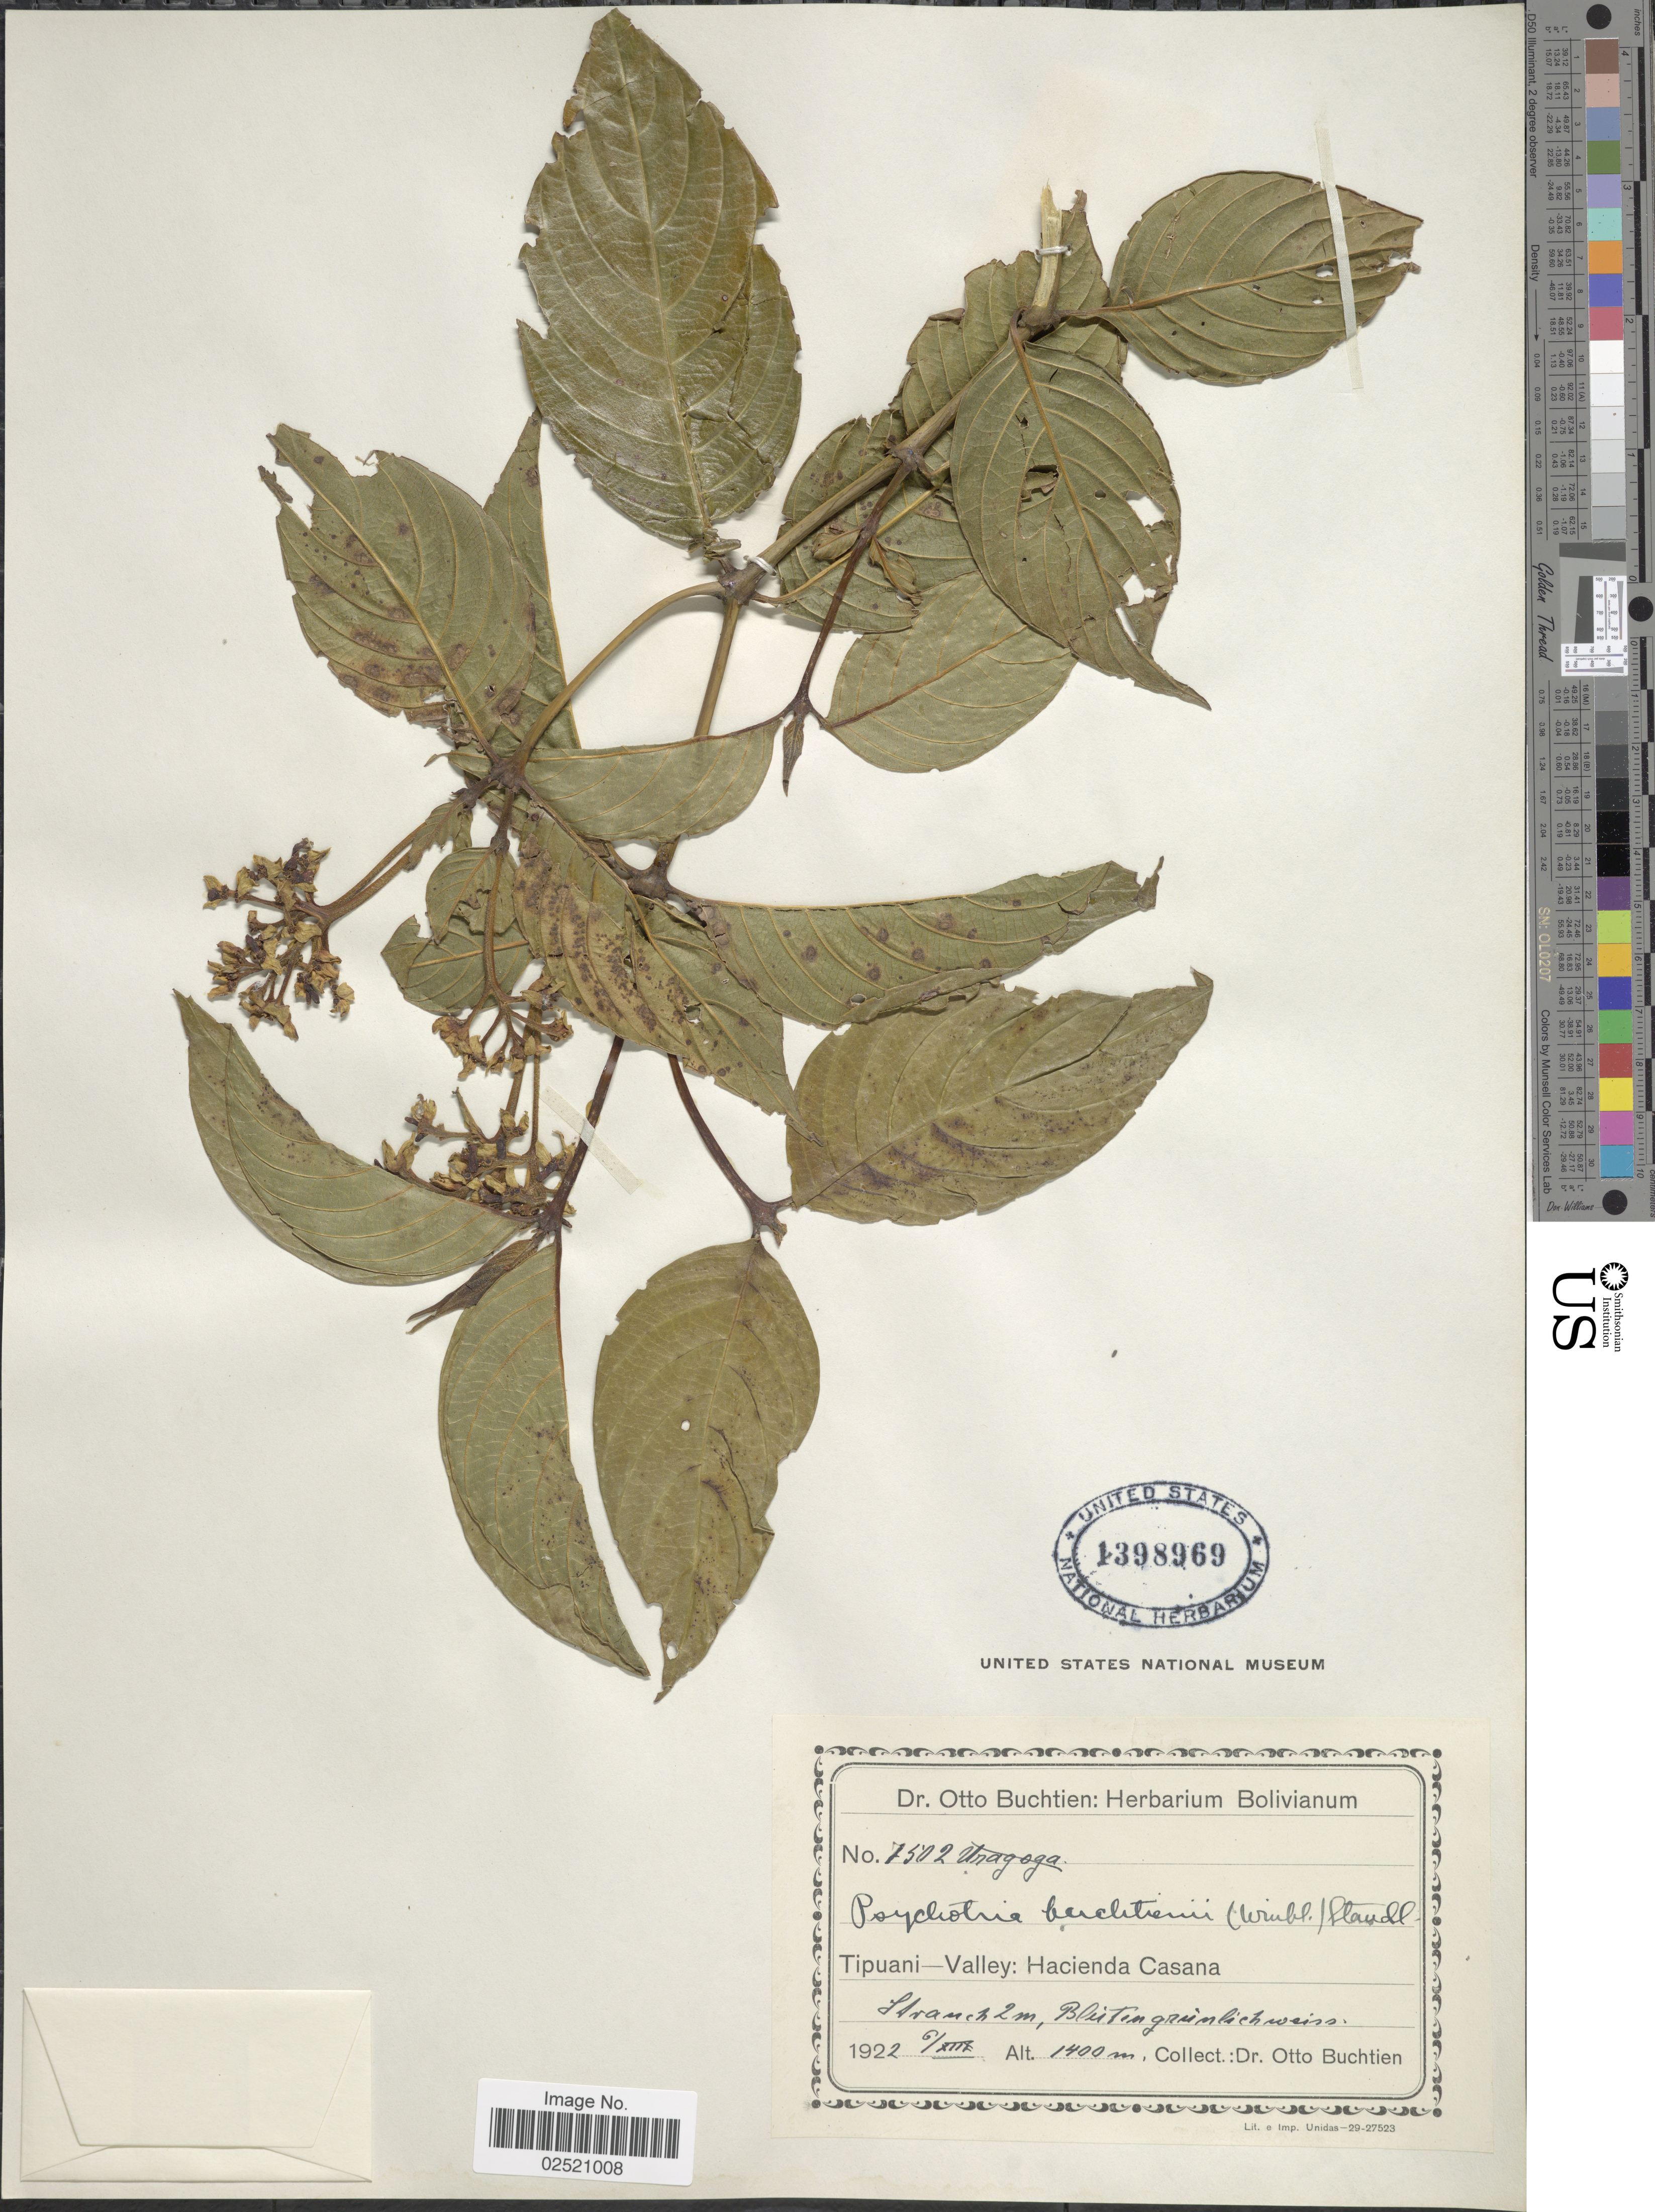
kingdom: Plantae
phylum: Tracheophyta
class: Magnoliopsida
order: Gentianales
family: Rubiaceae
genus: Psychotria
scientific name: Psychotria buchtienii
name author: (H.J.P. Winkl.) Standl.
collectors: O. Buchtien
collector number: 7502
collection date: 1922-12-06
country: Bolivia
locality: Tipuani-Valley: Hacienda Casana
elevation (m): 1400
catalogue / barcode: US 1398969